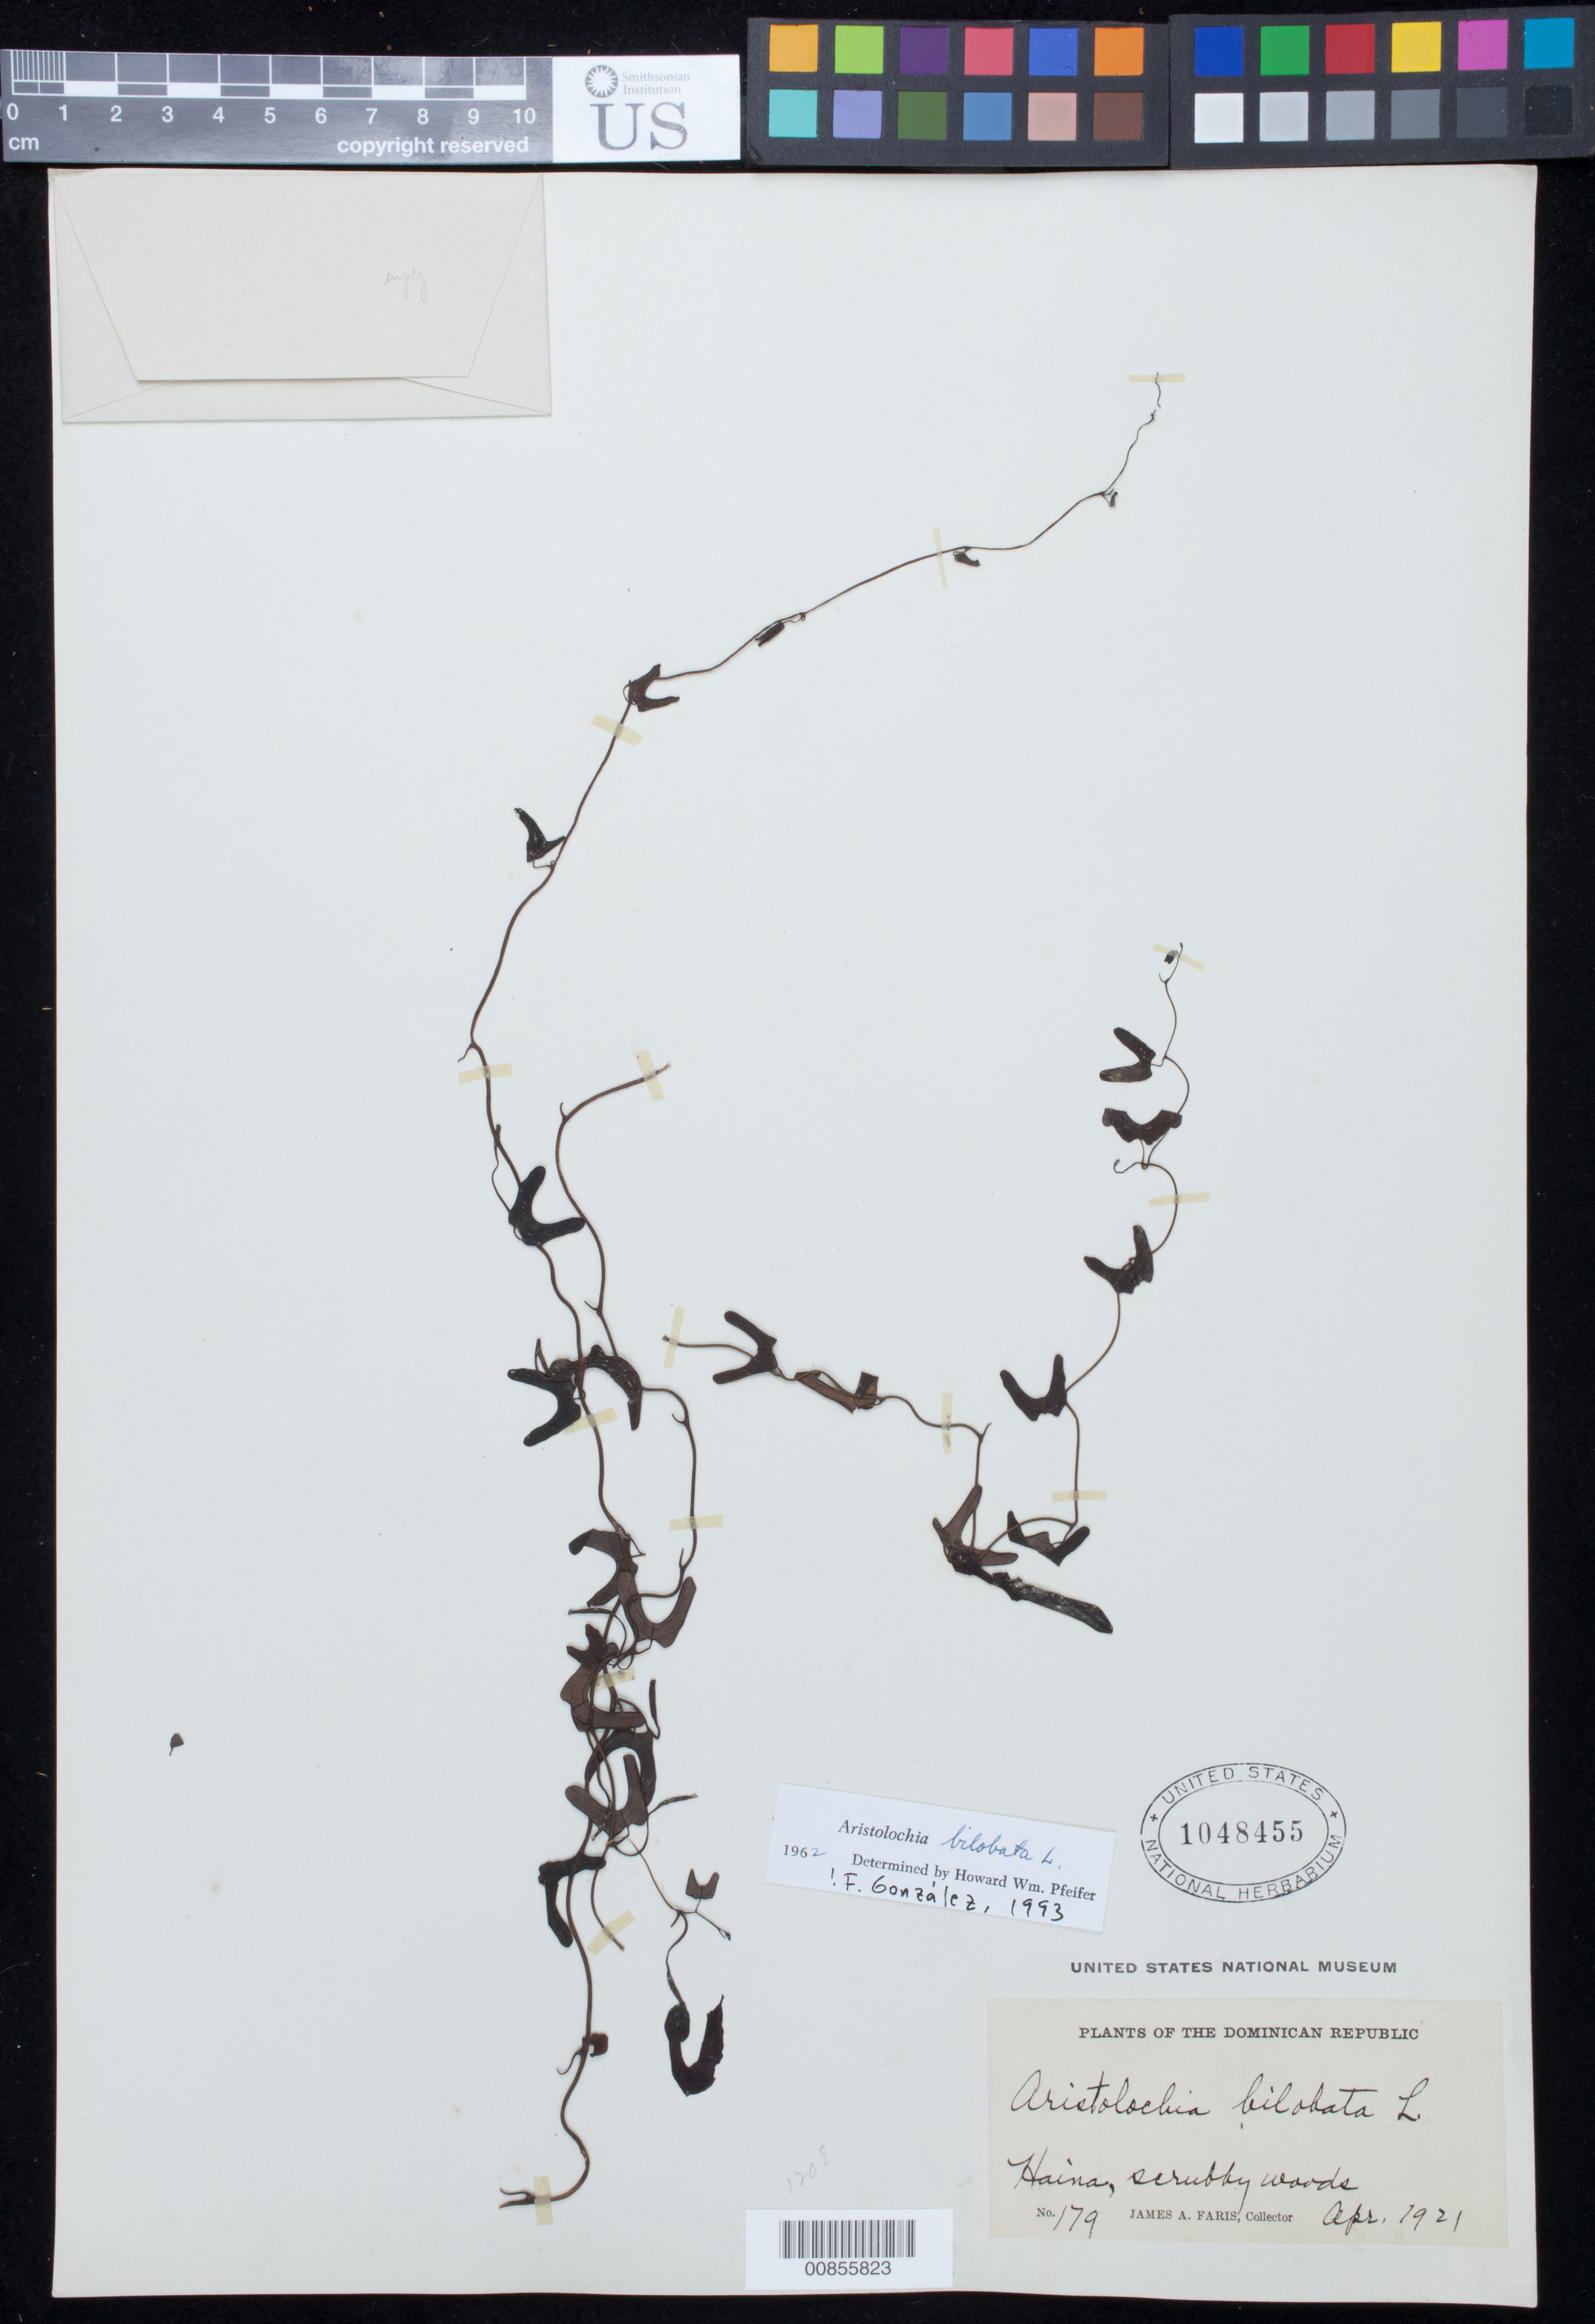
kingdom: Plantae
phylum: Tracheophyta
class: Magnoliopsida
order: Piperales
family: Aristolochiaceae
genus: Aristolochia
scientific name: Aristolochia adiastola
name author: G.A. Romero & Elad.Fernández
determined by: Romero González, G. A.; Ferreras, Irina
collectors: J. Faris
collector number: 179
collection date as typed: Apr 1921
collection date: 1921-04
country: Dominican Republic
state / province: San Cristóbal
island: Hispaniola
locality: Haina.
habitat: Scrubby woods.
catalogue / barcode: US 1048455